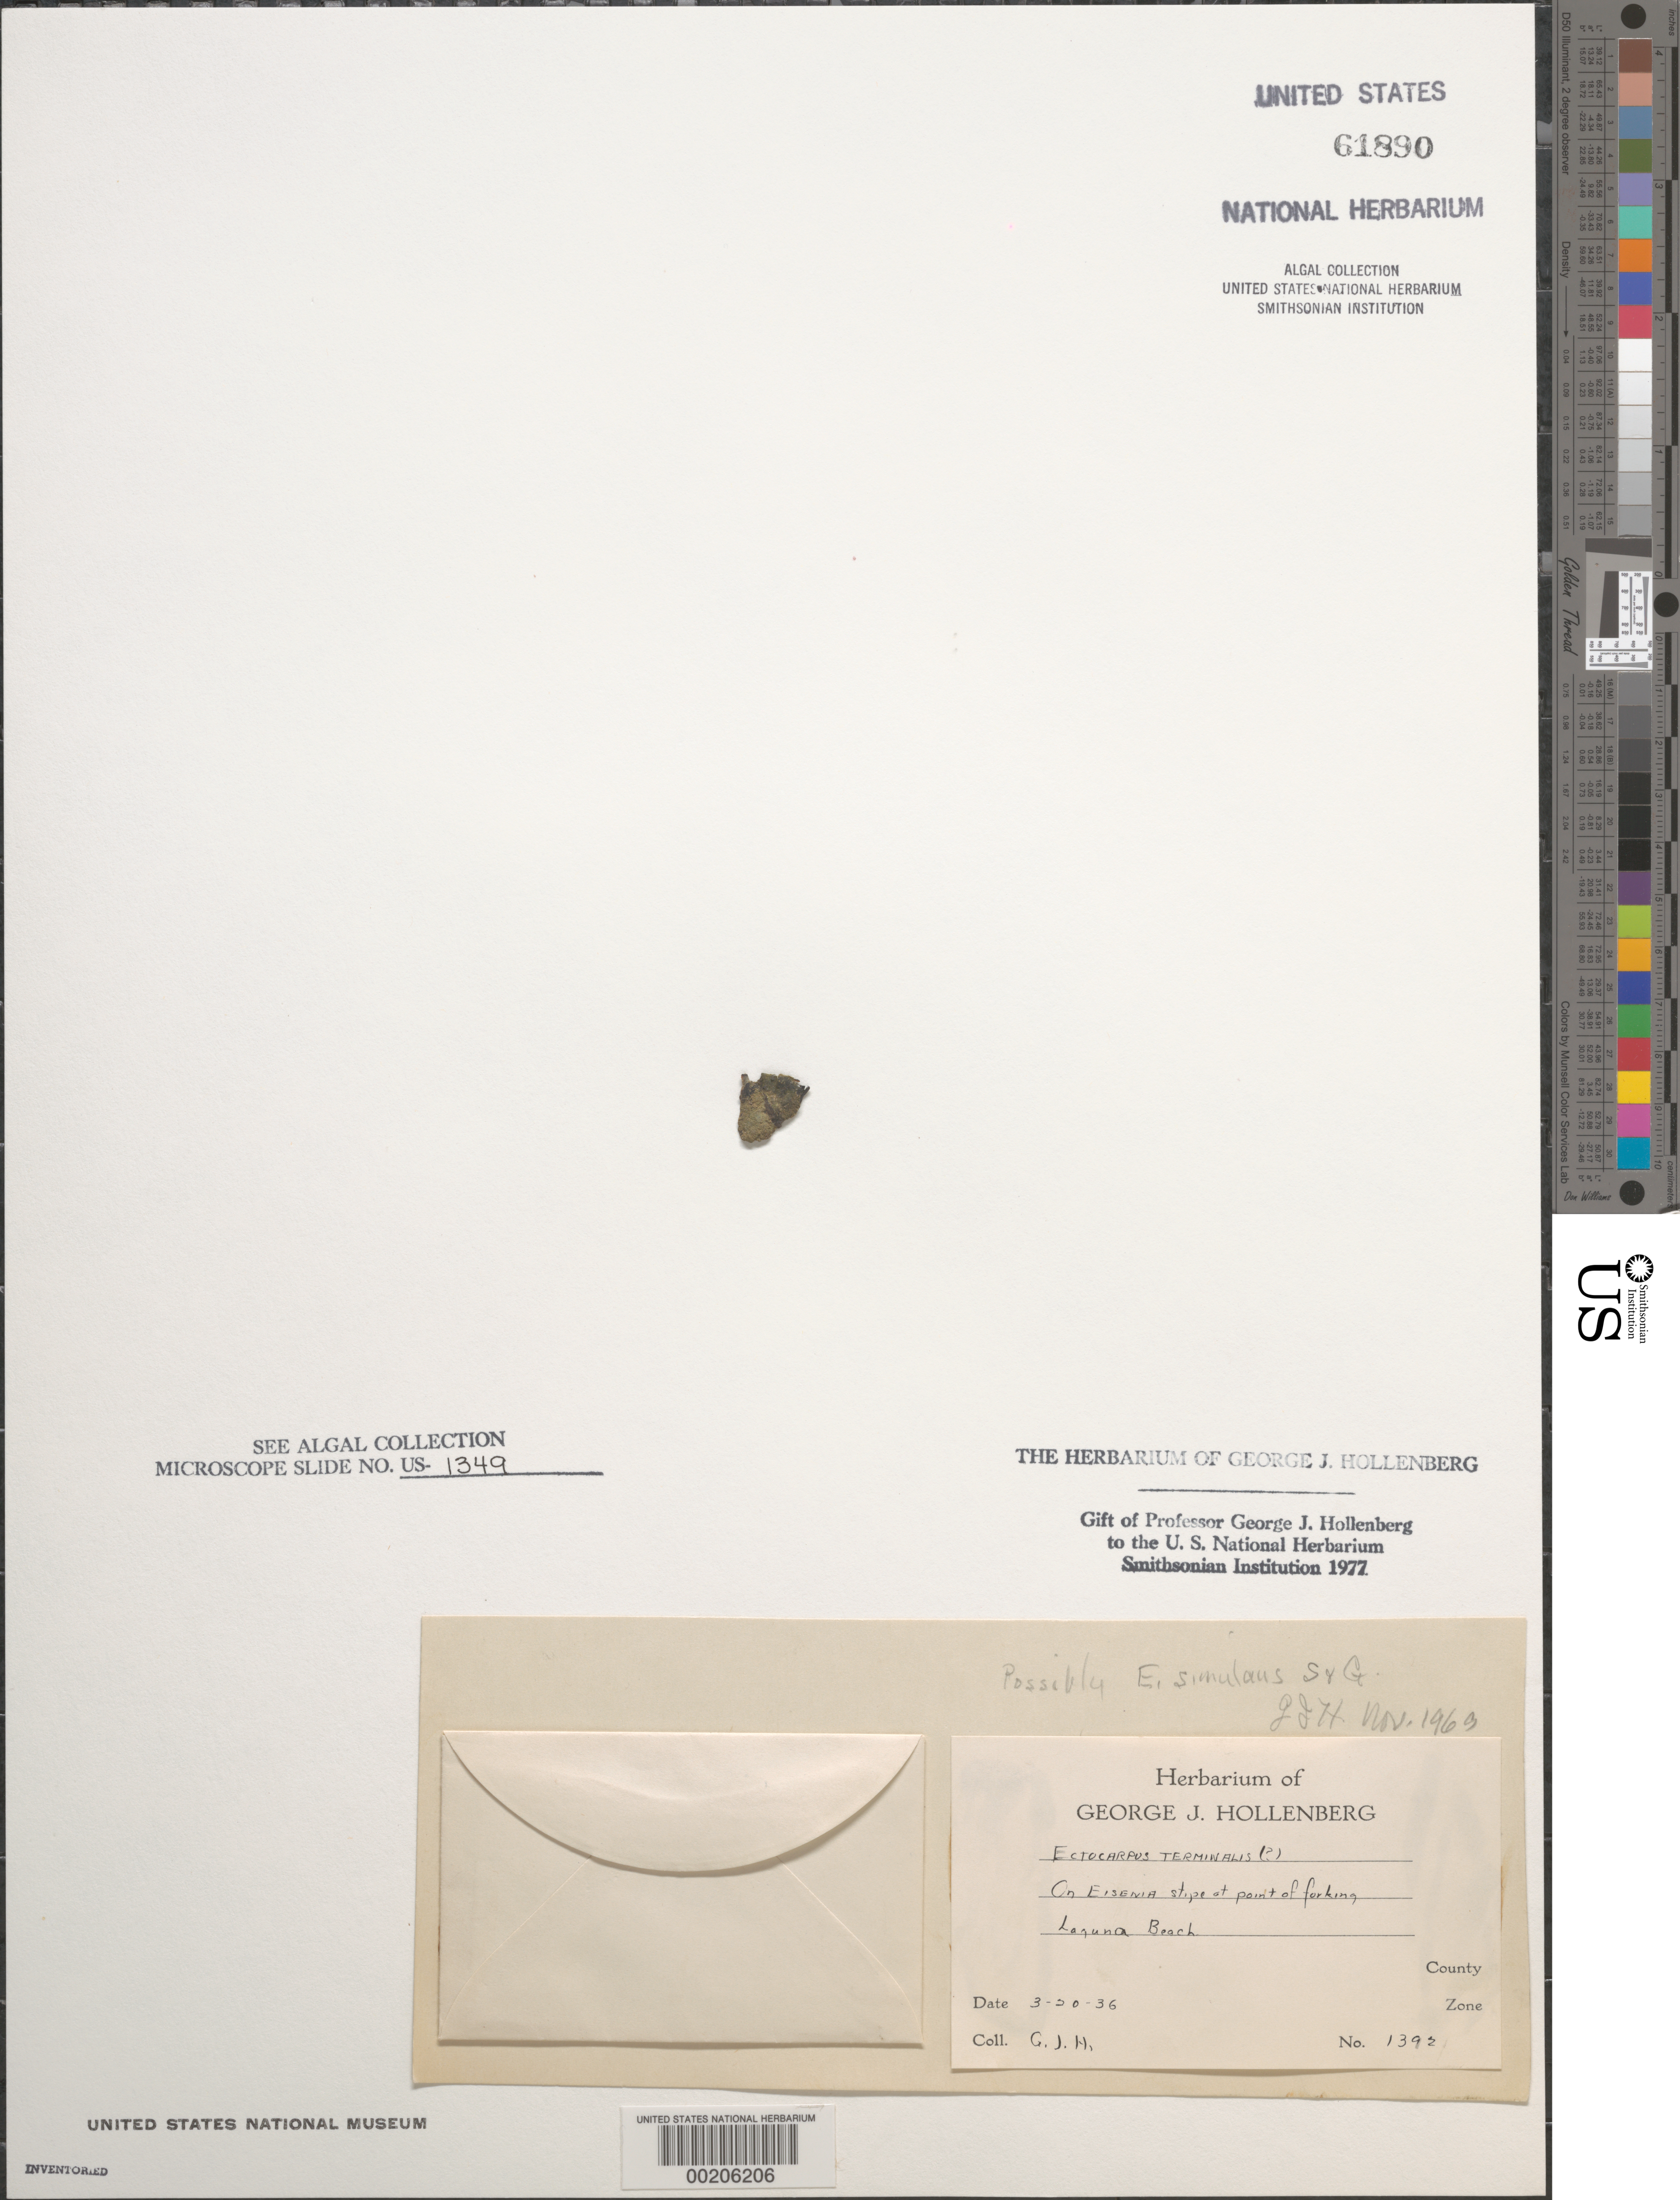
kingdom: Chromista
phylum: Ochrophyta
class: Phaeophyceae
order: Ectocarpales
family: Ectocarpaceae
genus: Ectocarpus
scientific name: Ectocarpus simulans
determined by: Hollenberg, George J.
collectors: G. Hollenberg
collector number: GJH 1392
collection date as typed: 20 Mar 1939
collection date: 1939-03-20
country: United States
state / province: California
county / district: Orange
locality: Laguna Beach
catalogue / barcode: US 61890